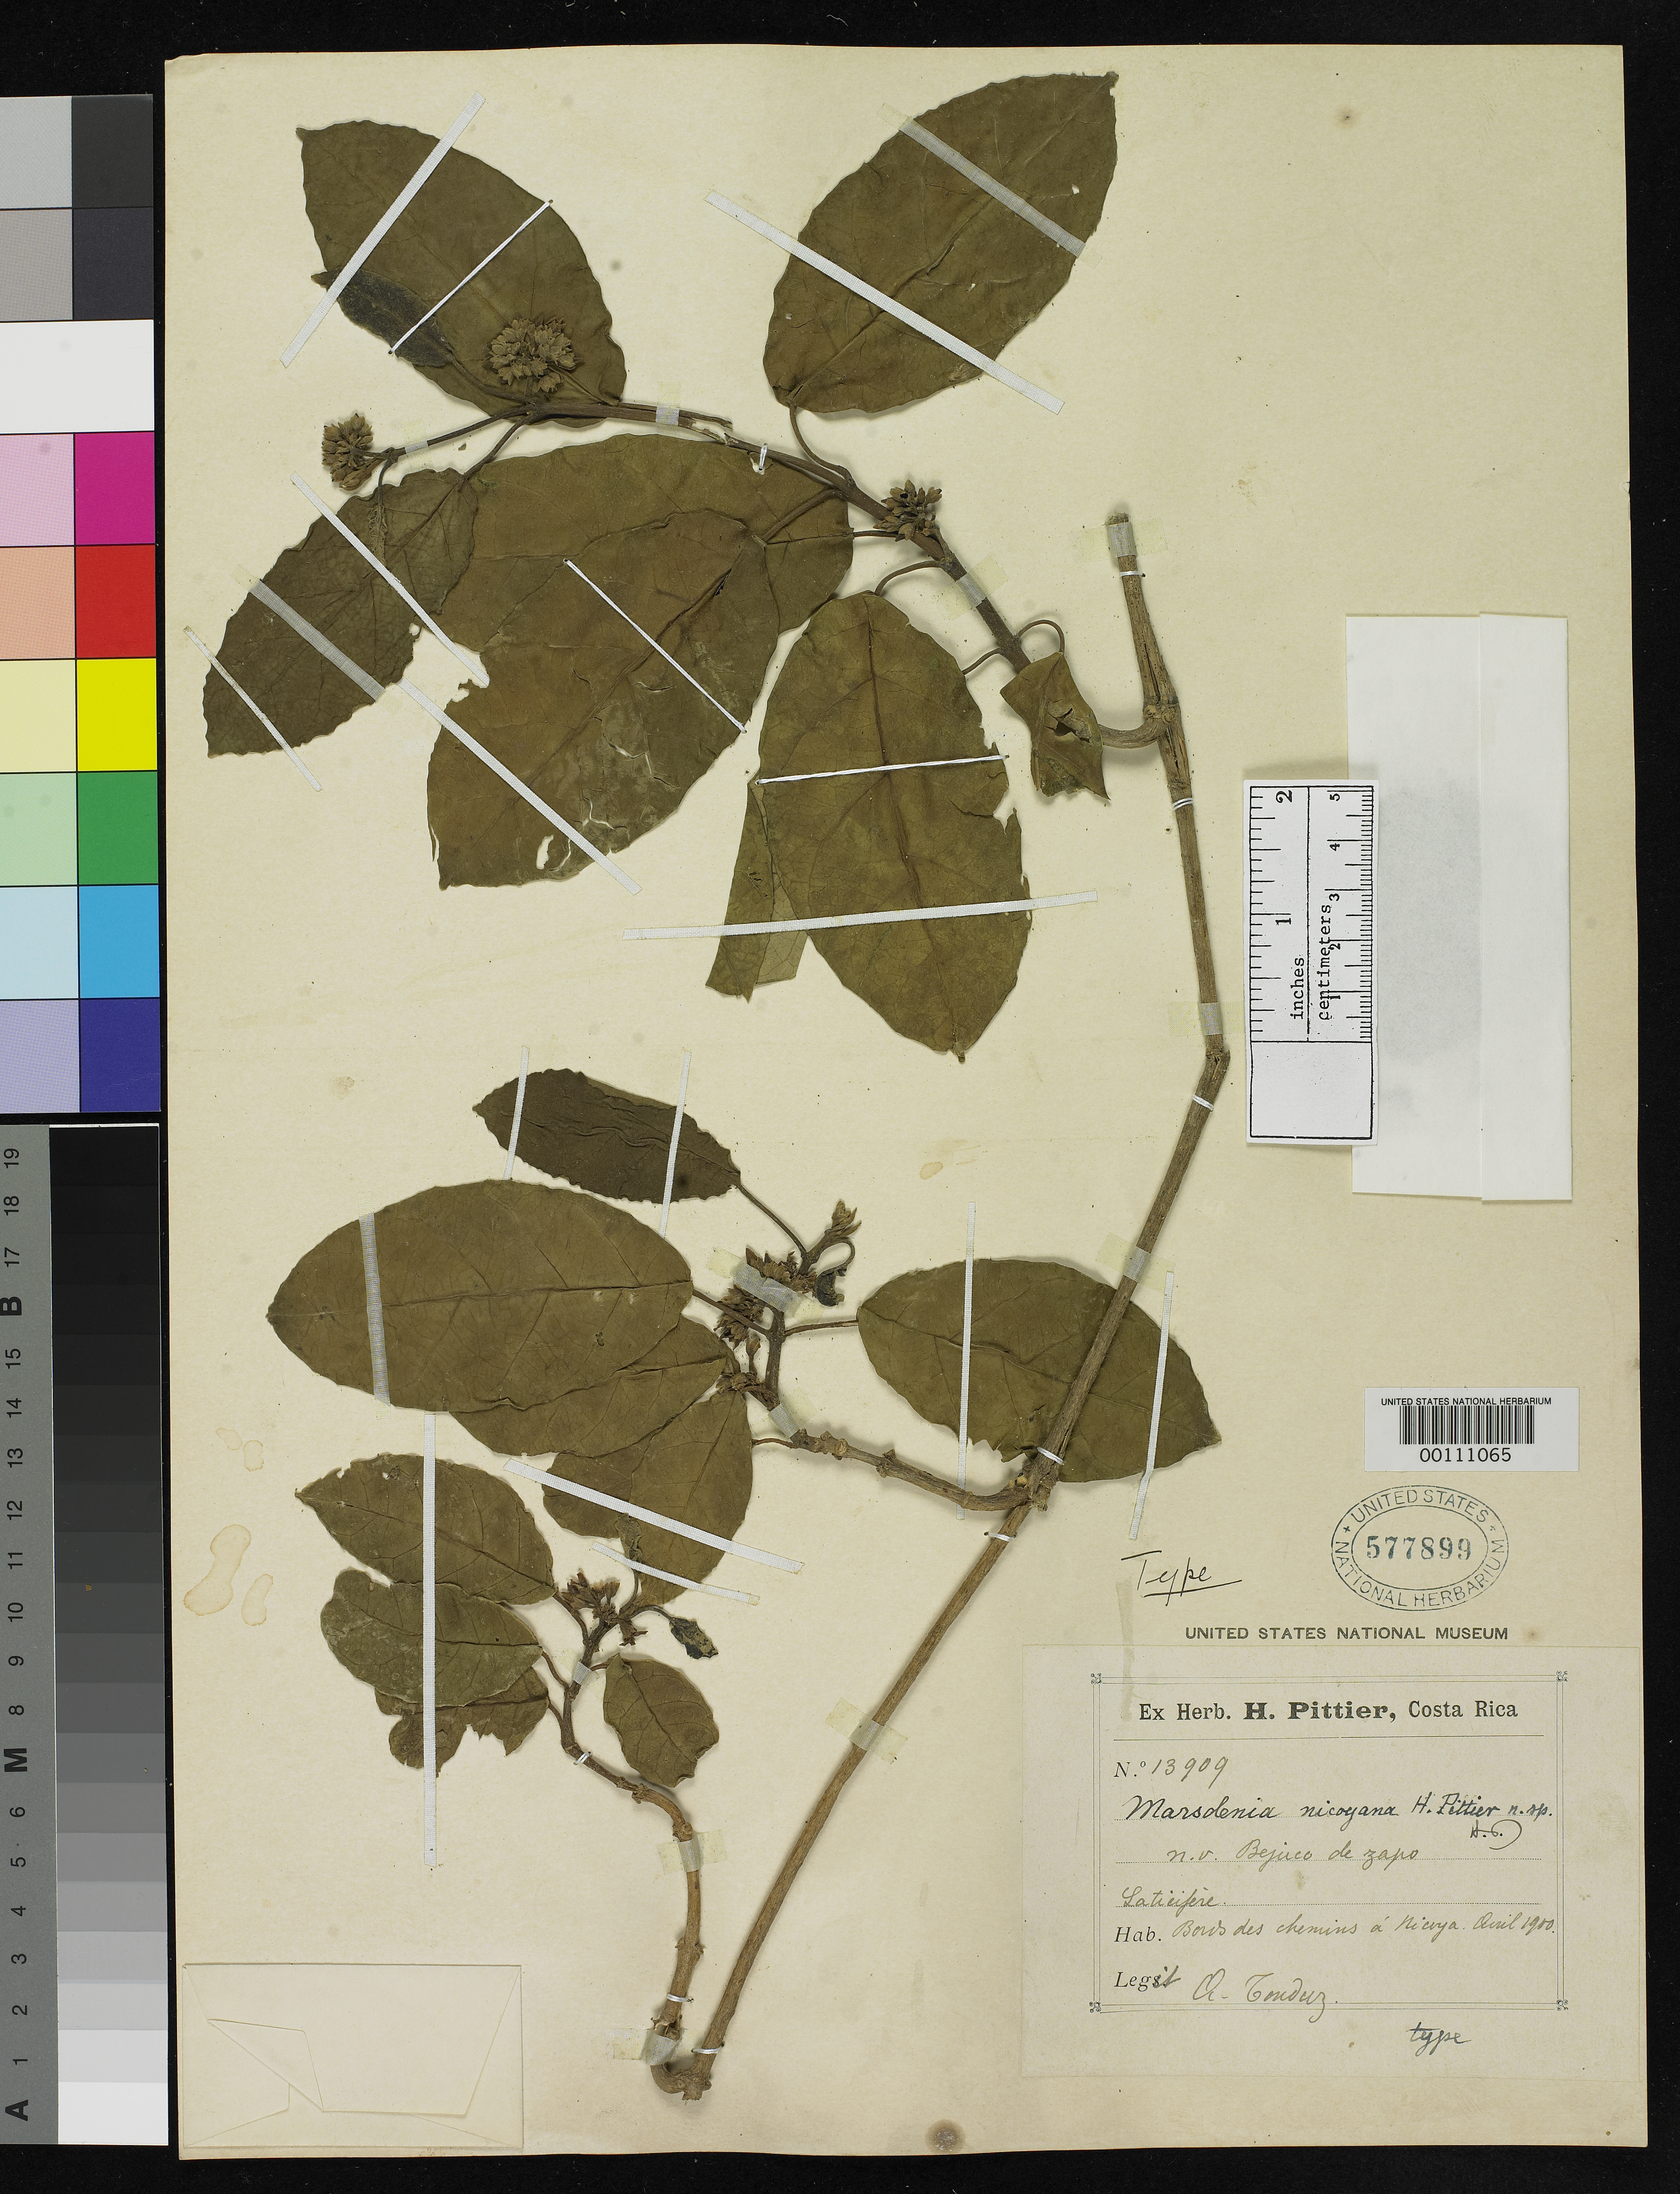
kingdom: Plantae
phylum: Tracheophyta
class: Magnoliopsida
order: Gentianales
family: Apocynaceae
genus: Marsdenia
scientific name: Marsdenia nicoyana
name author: Pittier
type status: Holotype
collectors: A. Tonduz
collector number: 13909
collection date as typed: Apr 1900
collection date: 1900-04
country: Costa Rica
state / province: Guanacaste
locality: Nicoya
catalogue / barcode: US 577899